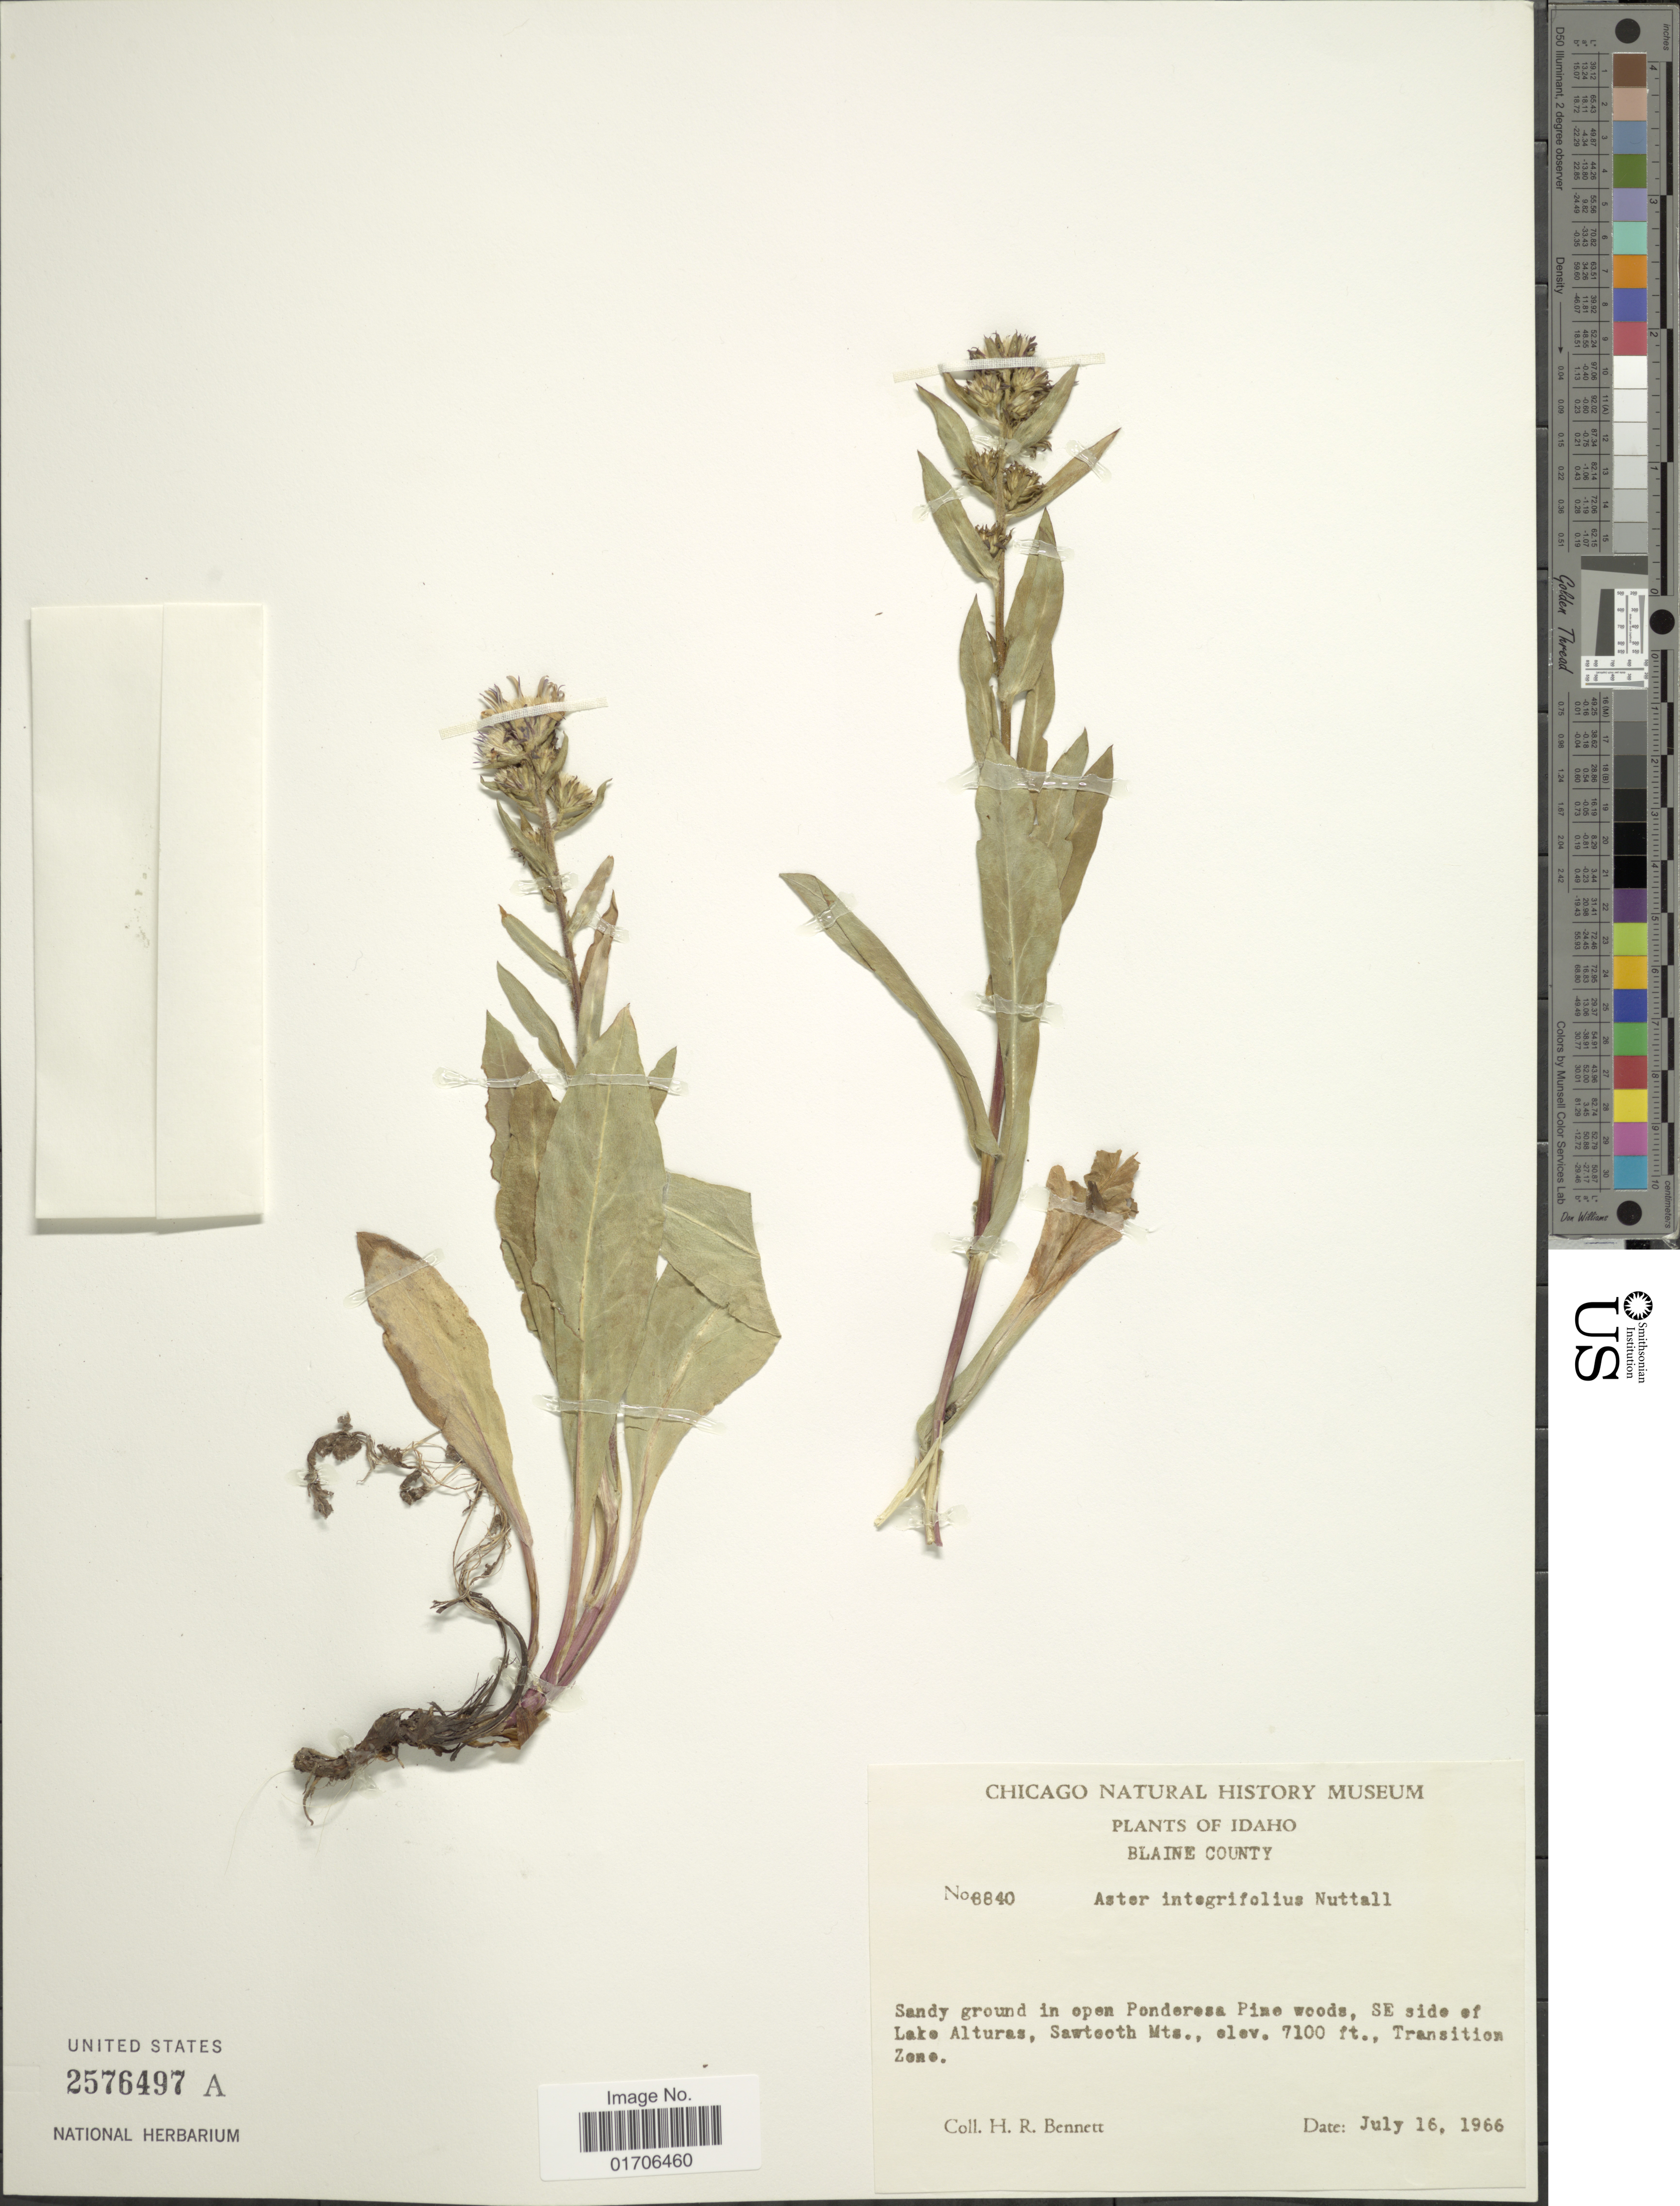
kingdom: Plantae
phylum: Tracheophyta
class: Magnoliopsida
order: Asterales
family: Asteraceae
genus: Eurybia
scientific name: Eurybia integrifolia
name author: (Nutt.) G.L. Nesom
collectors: H. R. Bennett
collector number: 6840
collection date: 1966-07-16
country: United States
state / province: Idaho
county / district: Blaine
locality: Sandy ground in open Penderesa Pine woods, SE side of Lake Altueas, Sawtooth Mts. Transition Zone.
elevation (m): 2164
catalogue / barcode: US 2576497A